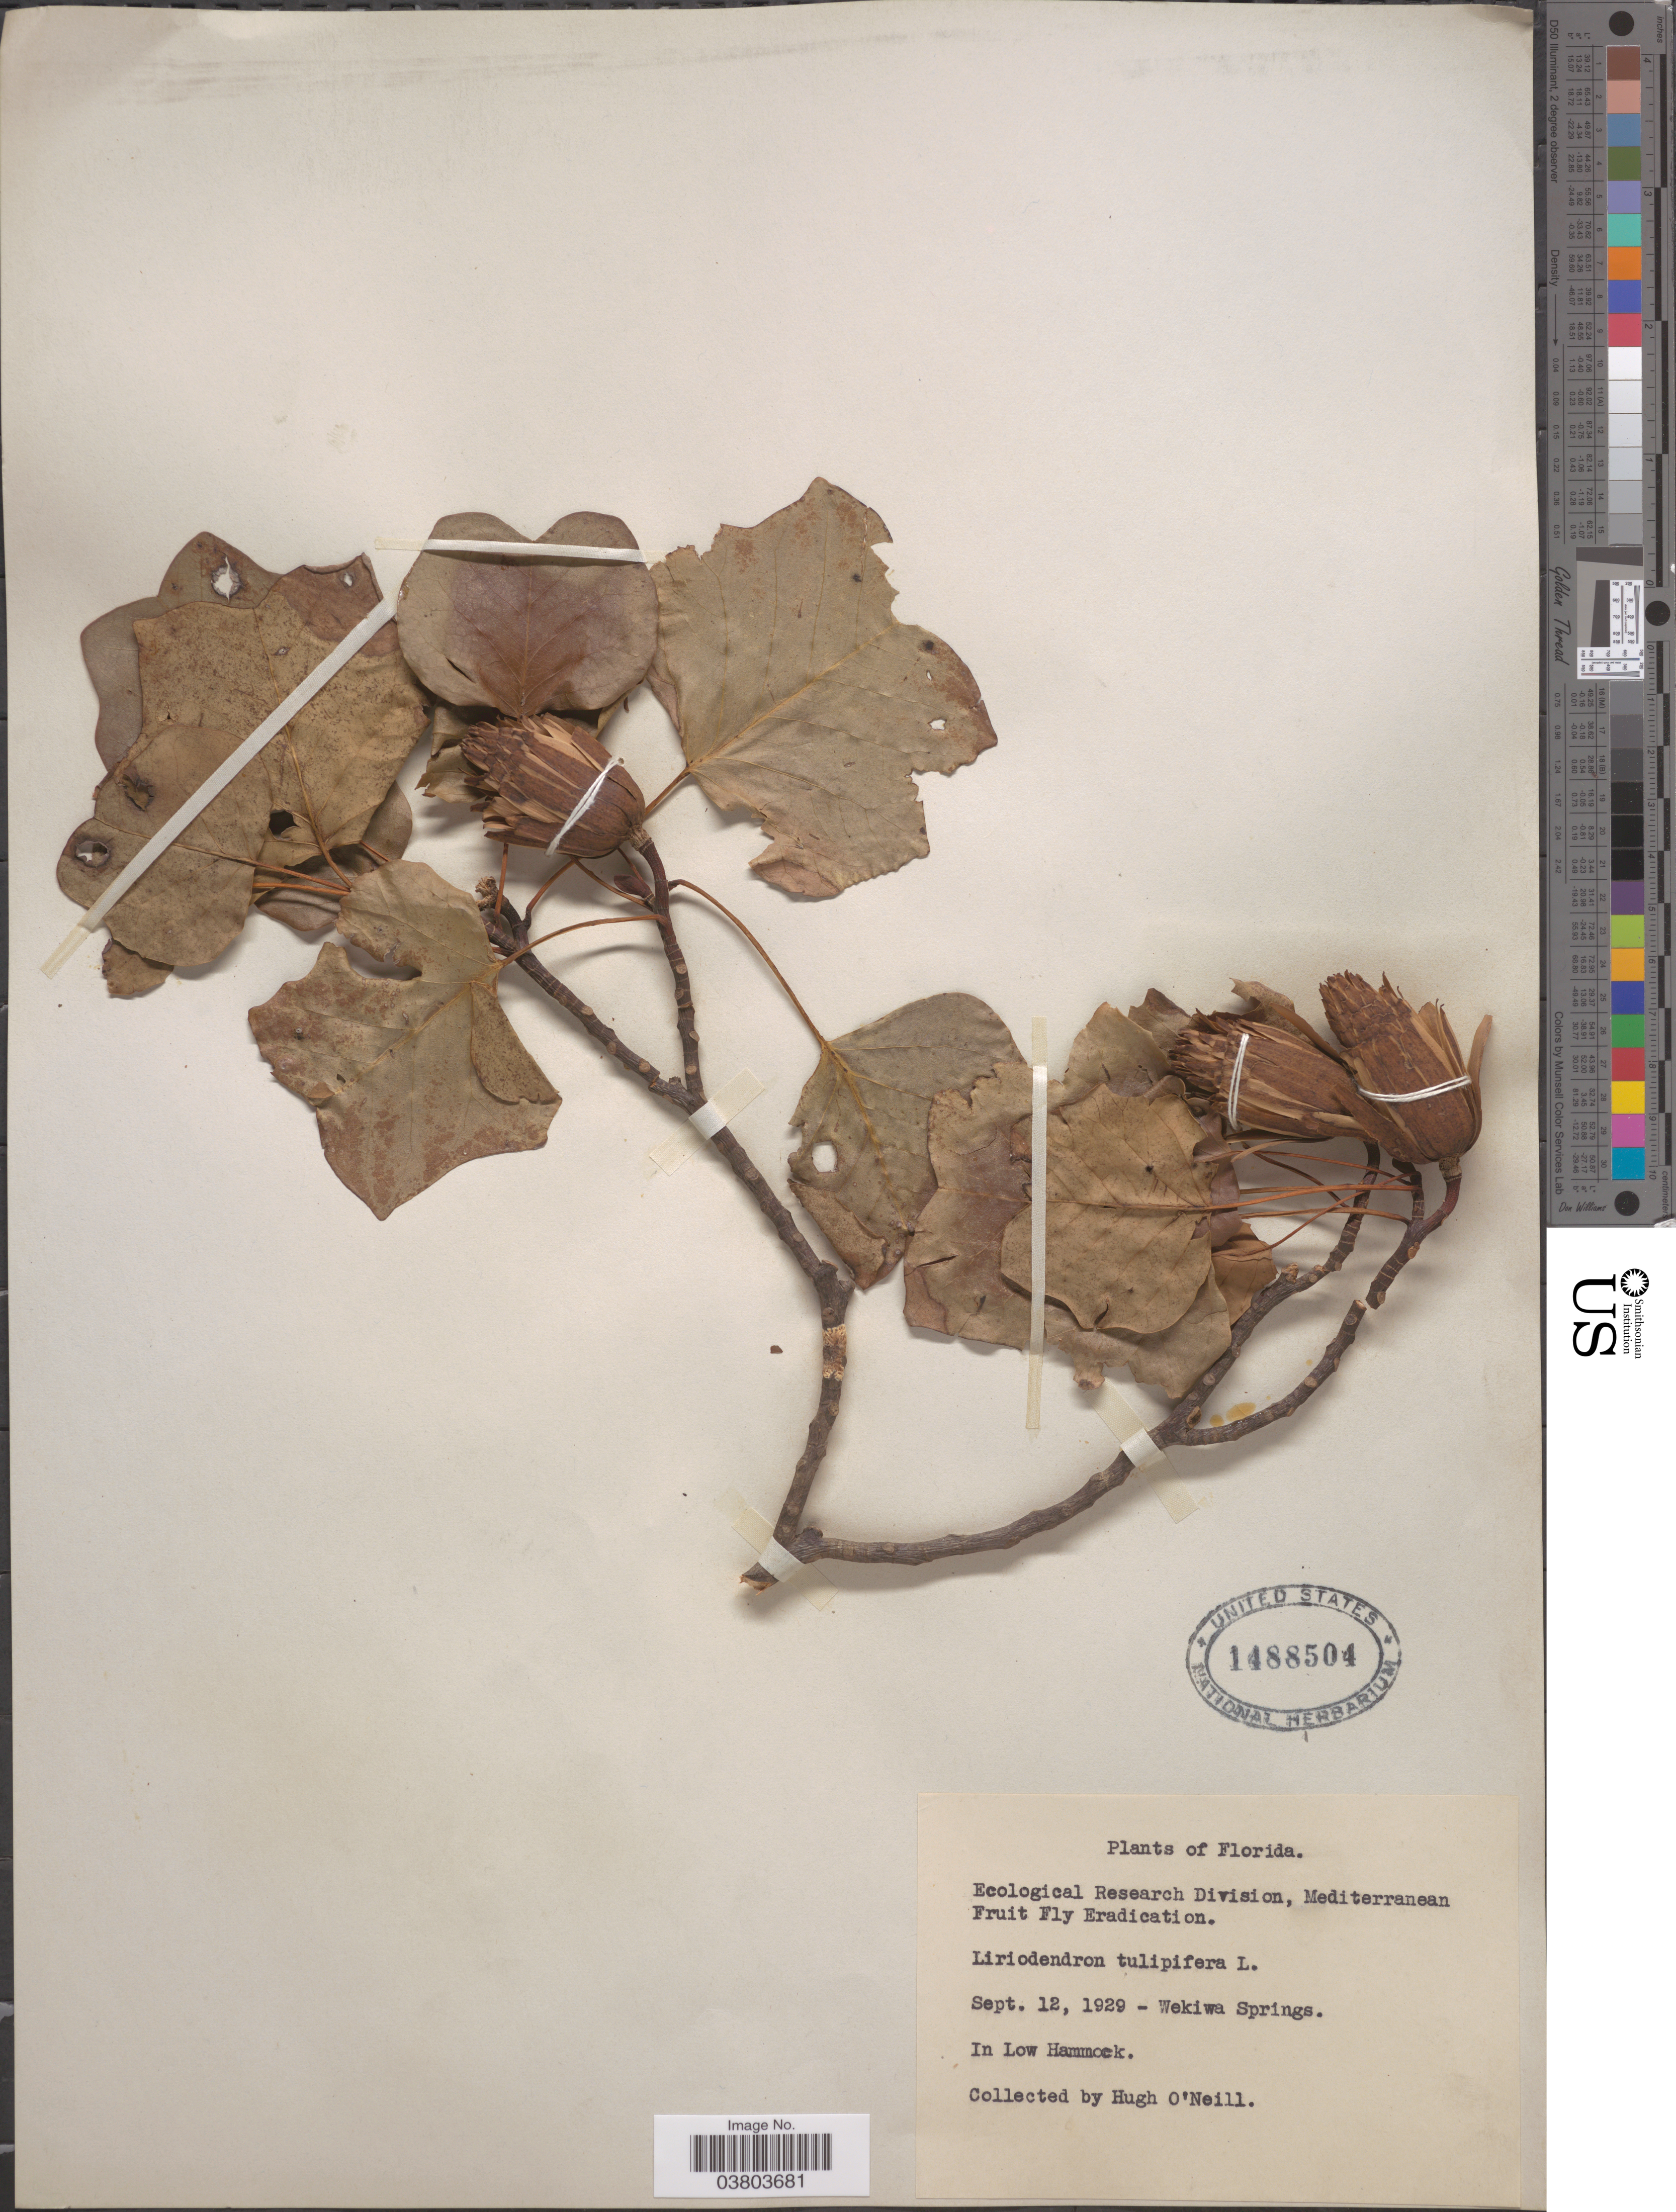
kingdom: Plantae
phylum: Tracheophyta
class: Magnoliopsida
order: Magnoliales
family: Magnoliaceae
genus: Liriodendron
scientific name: Liriodendron tulipifera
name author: L.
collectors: H. O'Neill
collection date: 1929-09-12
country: United States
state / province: Florida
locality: Wekiwa Springs. In Low Hammock.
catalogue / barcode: US 1488504